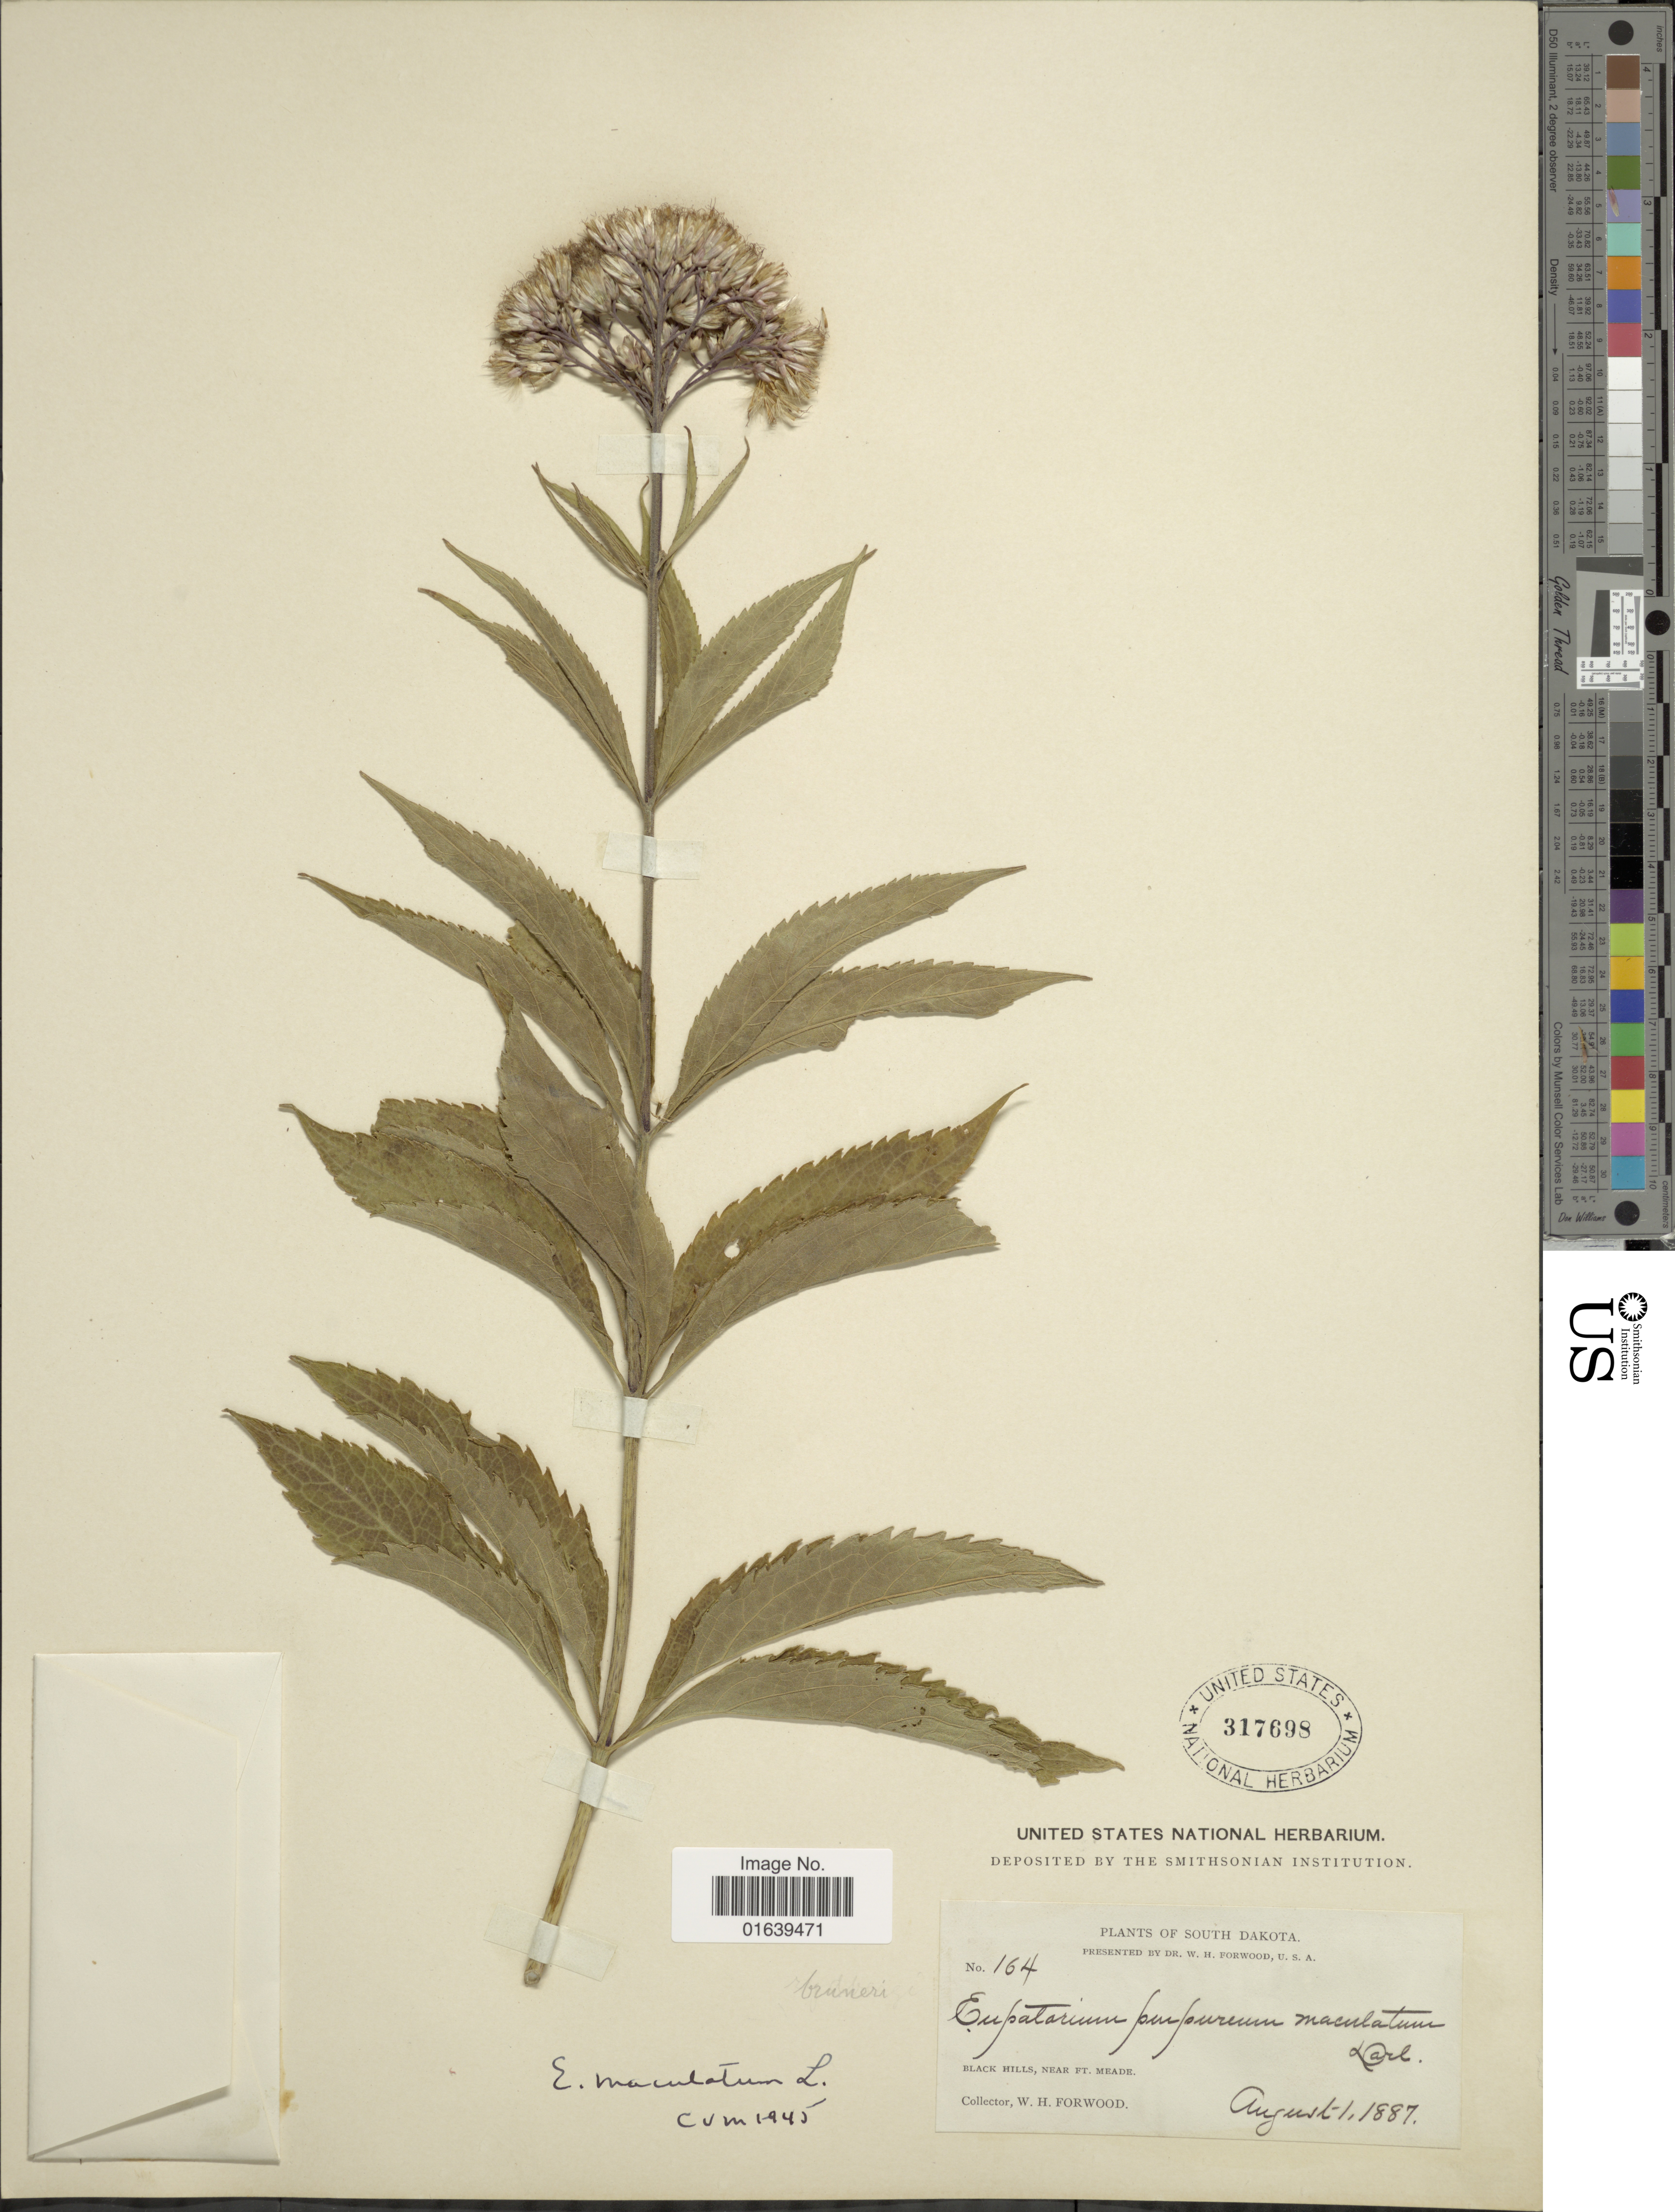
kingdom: Plantae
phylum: Tracheophyta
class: Magnoliopsida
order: Asterales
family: Asteraceae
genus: Eupatorium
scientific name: Eupatorium maculatum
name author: L.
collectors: W. Forwood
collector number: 164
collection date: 1887-08-01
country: United States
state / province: South Dakota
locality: Black Hills, near Ft. Meade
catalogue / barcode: US 317698